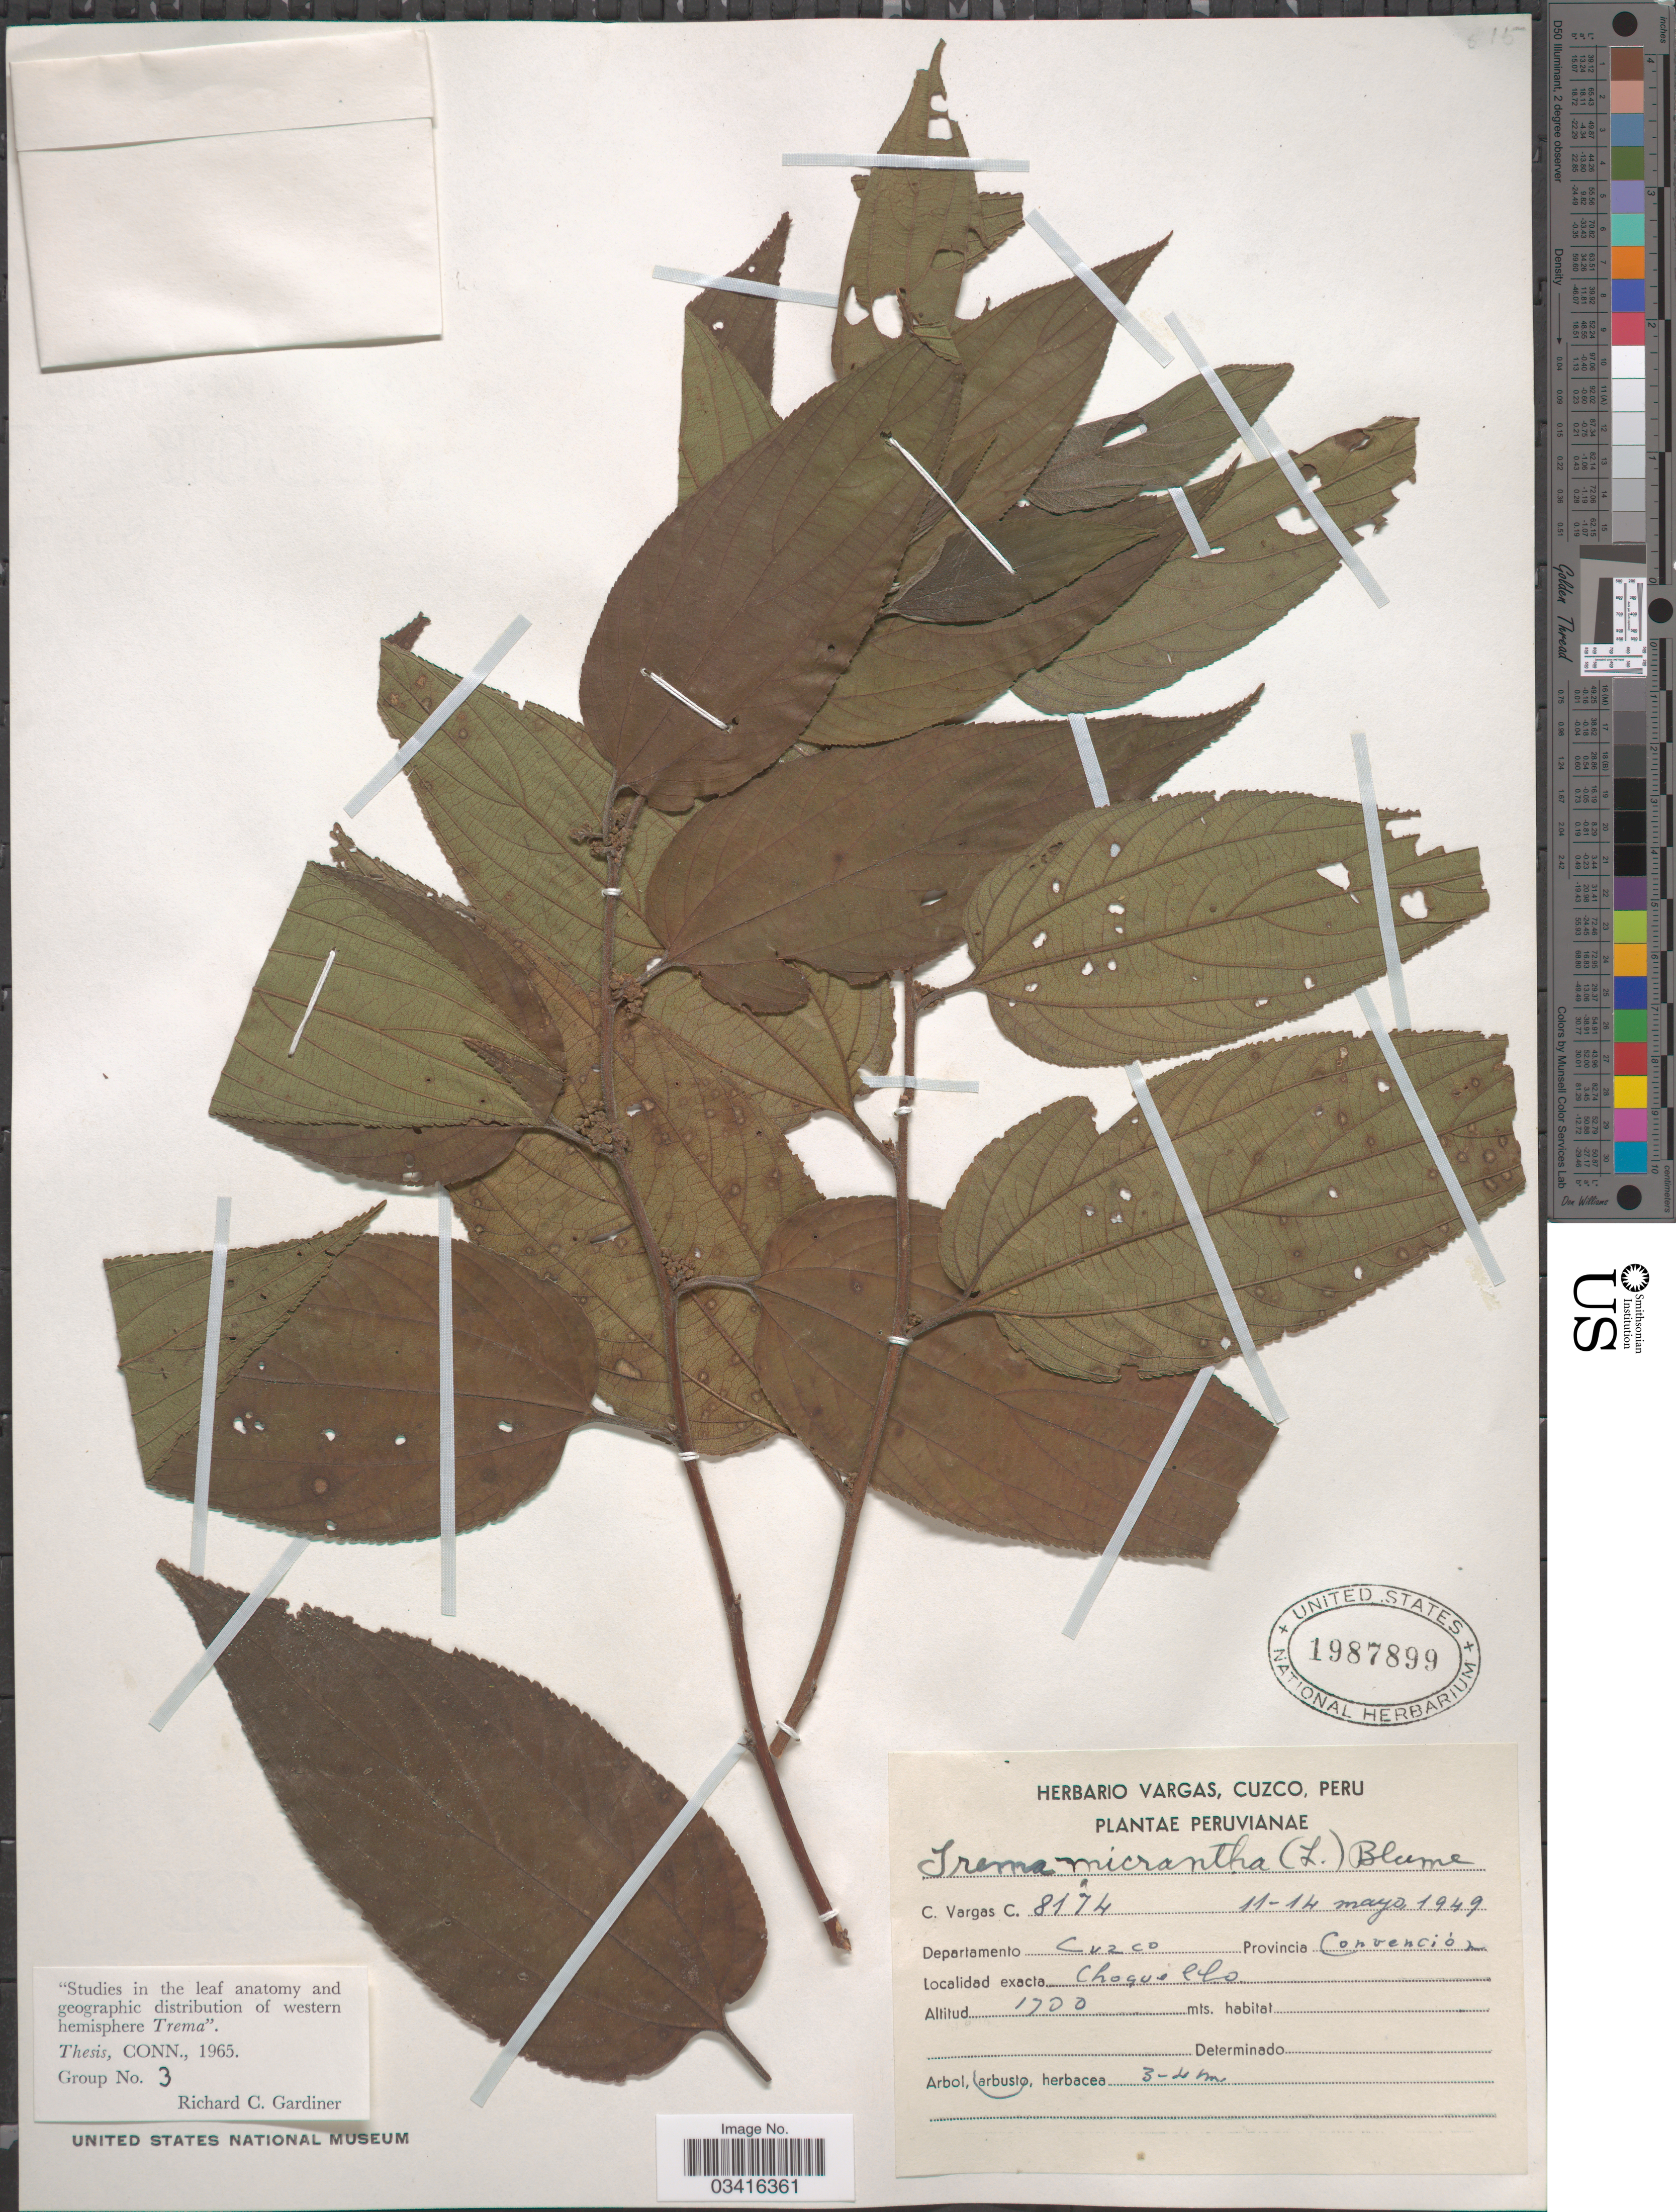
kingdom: Plantae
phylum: Tracheophyta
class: Magnoliopsida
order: Rosales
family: Cannabaceae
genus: Trema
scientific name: Trema micranthum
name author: (L.) Blume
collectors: C. Vargas Calderón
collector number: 8174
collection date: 1949-05-11/1949-05-14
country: Peru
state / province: Cusco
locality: Departamento Cuzco. Provincia Convención. Choquello.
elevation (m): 1700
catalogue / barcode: US 1987899